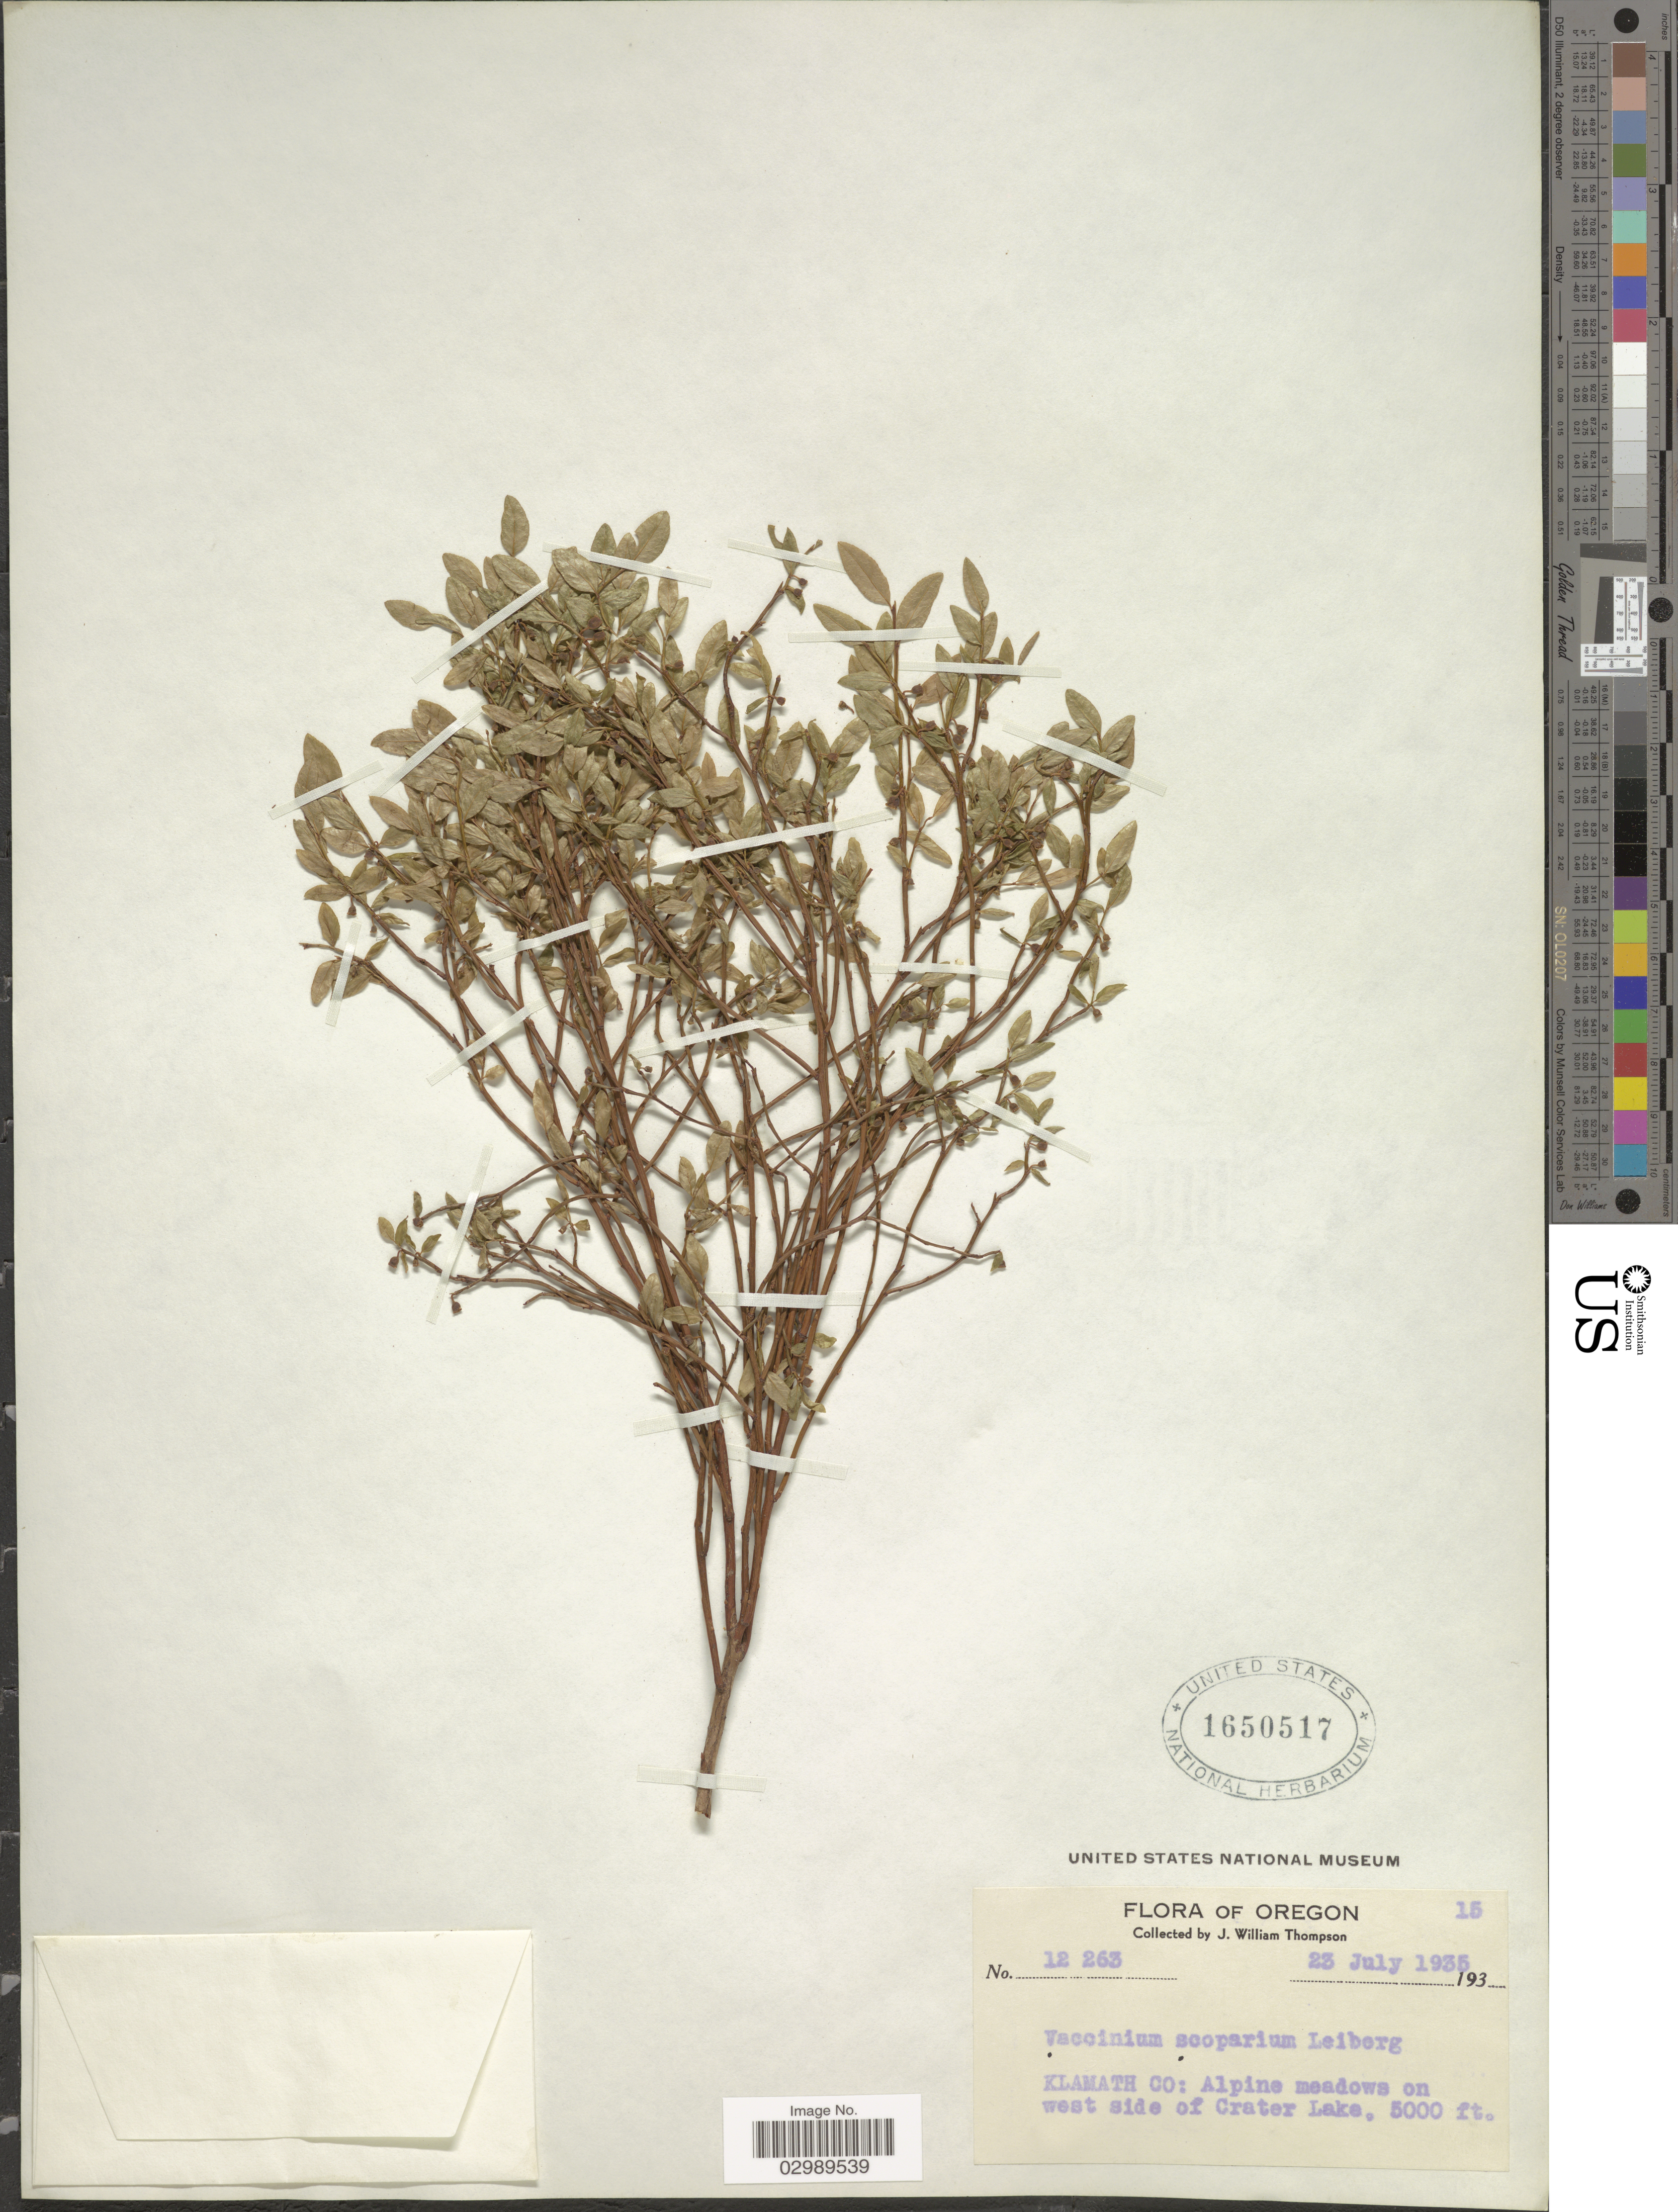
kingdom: Plantae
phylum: Tracheophyta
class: Magnoliopsida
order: Ericales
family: Ericaceae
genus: Vaccinium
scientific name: Vaccinium scoparium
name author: Leiberg ex Coville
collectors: J. W. Thompson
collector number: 12263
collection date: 1935-07-23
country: United States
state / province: Oregon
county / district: Klamath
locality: Klamath Co: Alpine meadows on west side of Crater Lake.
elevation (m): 1524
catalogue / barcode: US 1650517